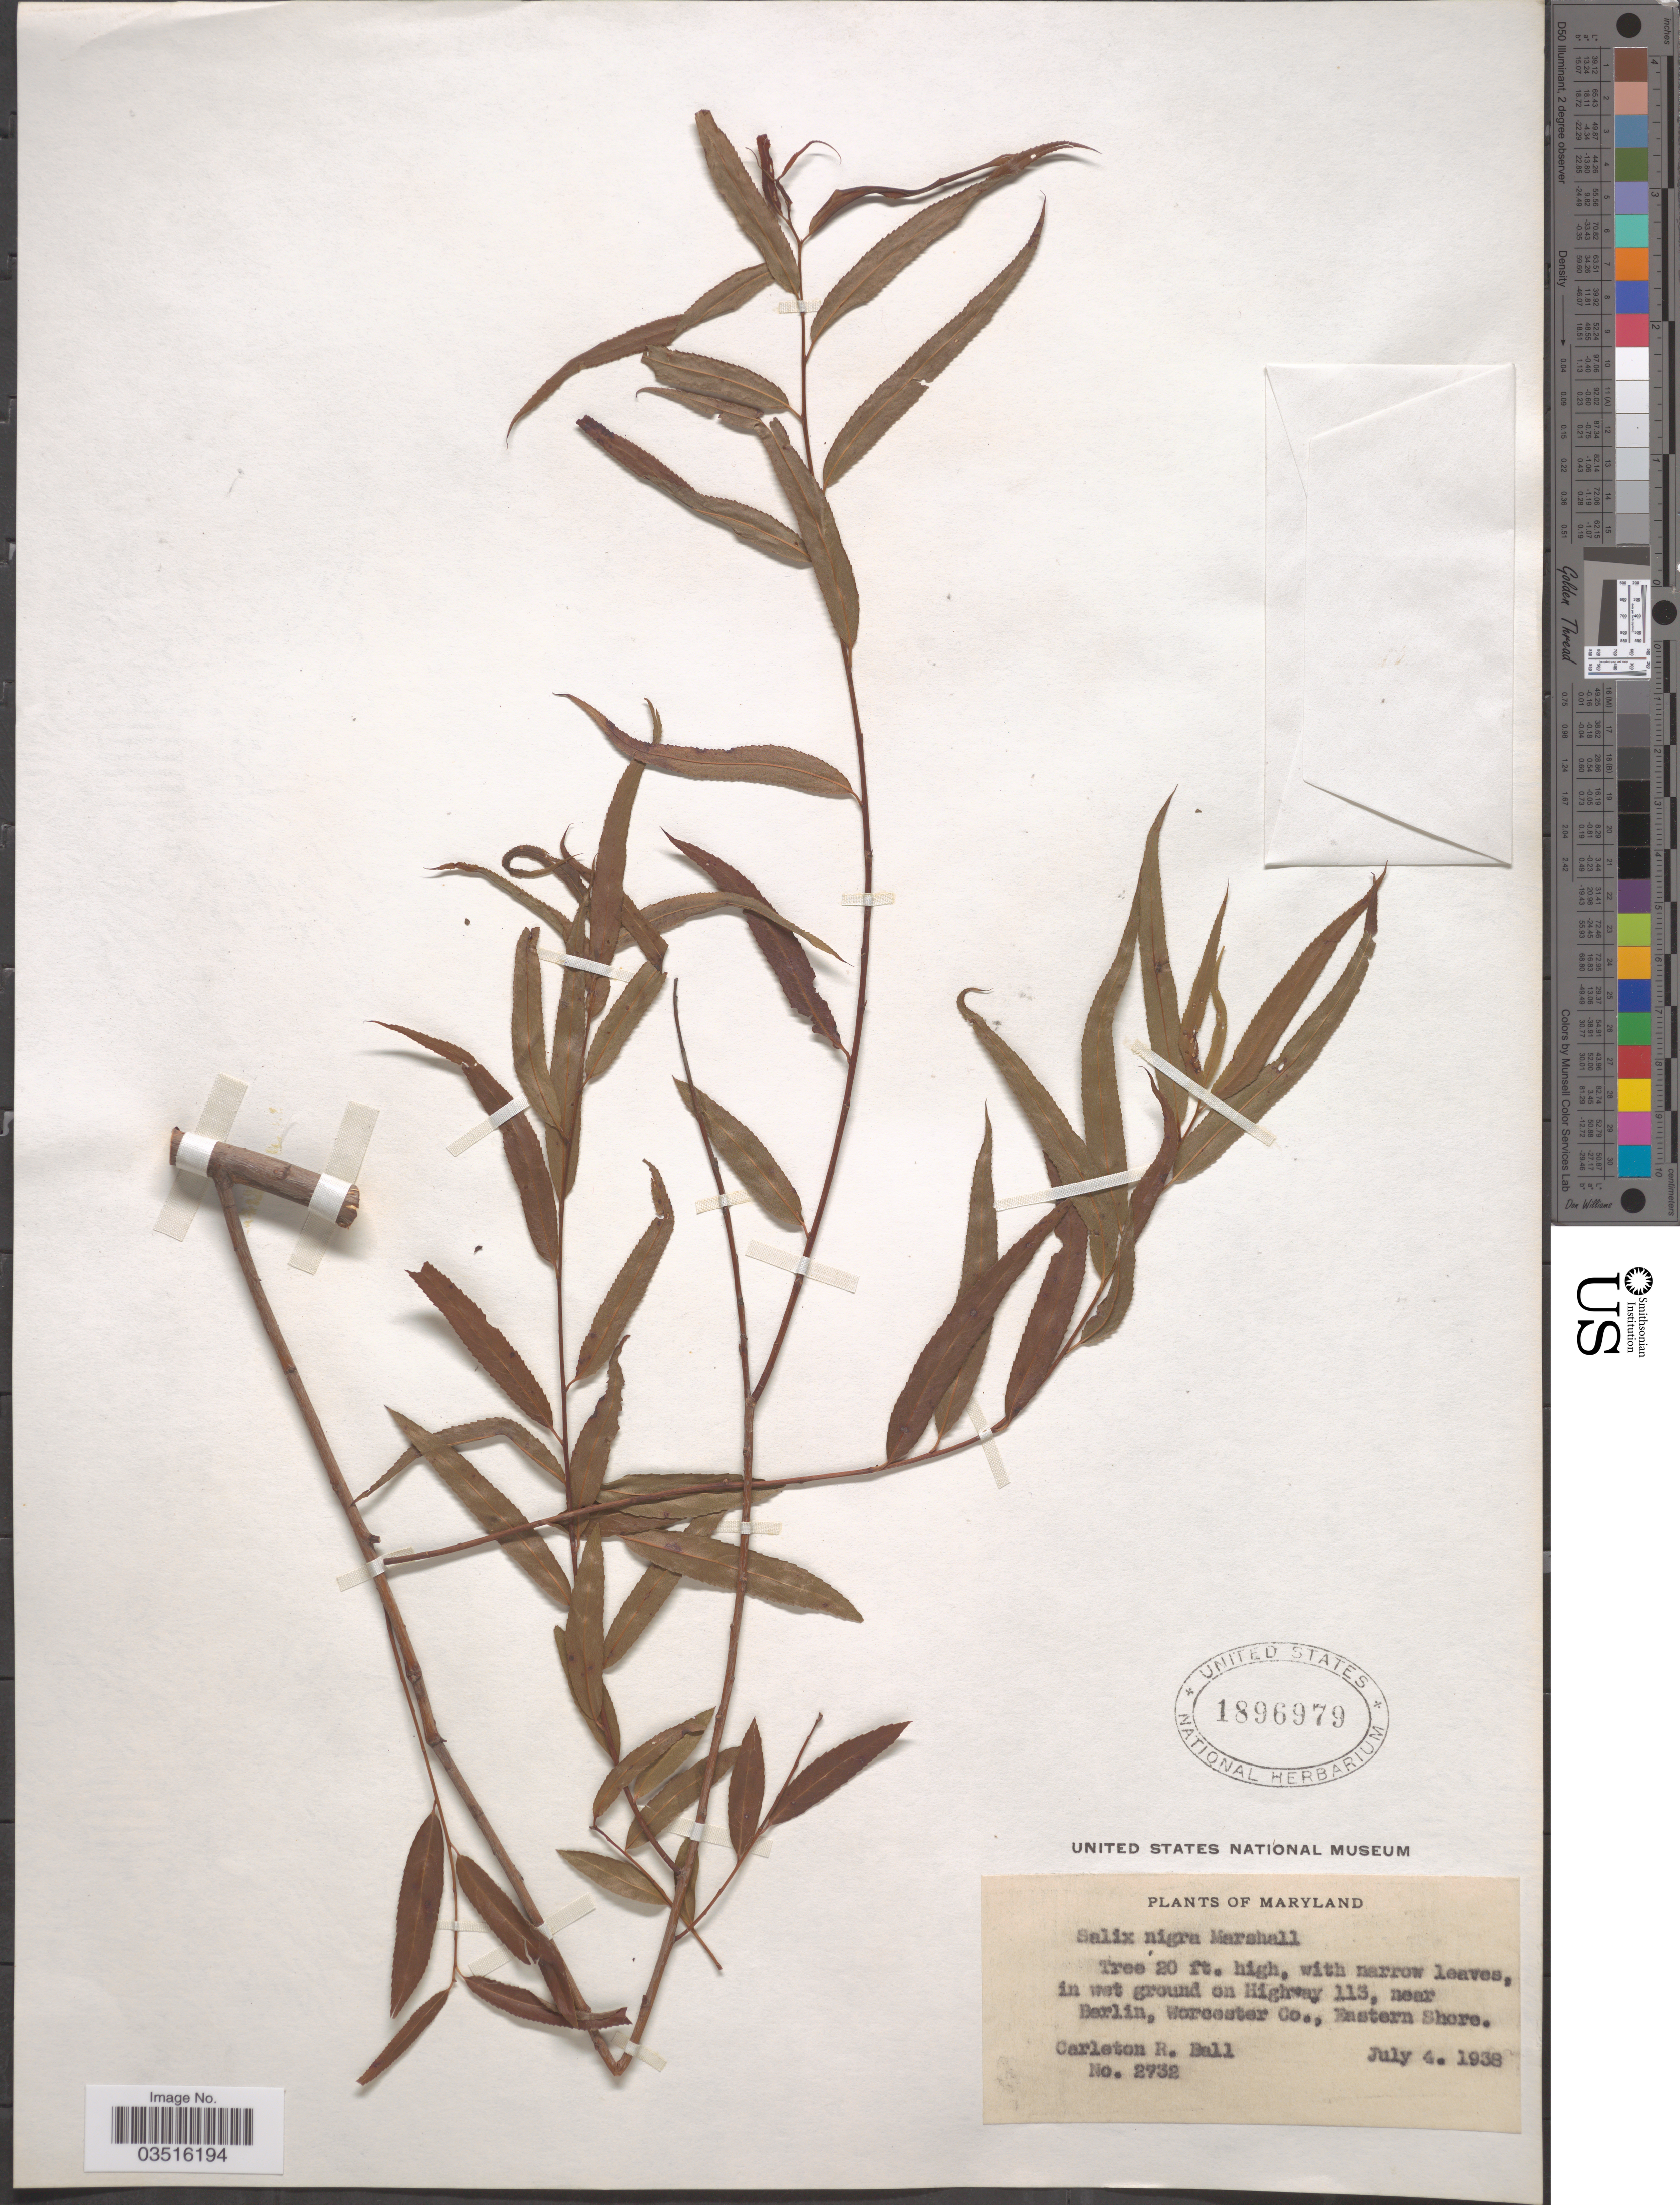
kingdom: Plantae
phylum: Tracheophyta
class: Magnoliopsida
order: Malpighiales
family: Salicaceae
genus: Salix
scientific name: Salix nigra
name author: Marshall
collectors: C. R. Ball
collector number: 2732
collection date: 1938-07-04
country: United States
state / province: Maryland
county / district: Worcester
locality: In wet ground on Highway 113, near Berlin, Worcester Co., Eastern Shore.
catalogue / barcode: US 1896979